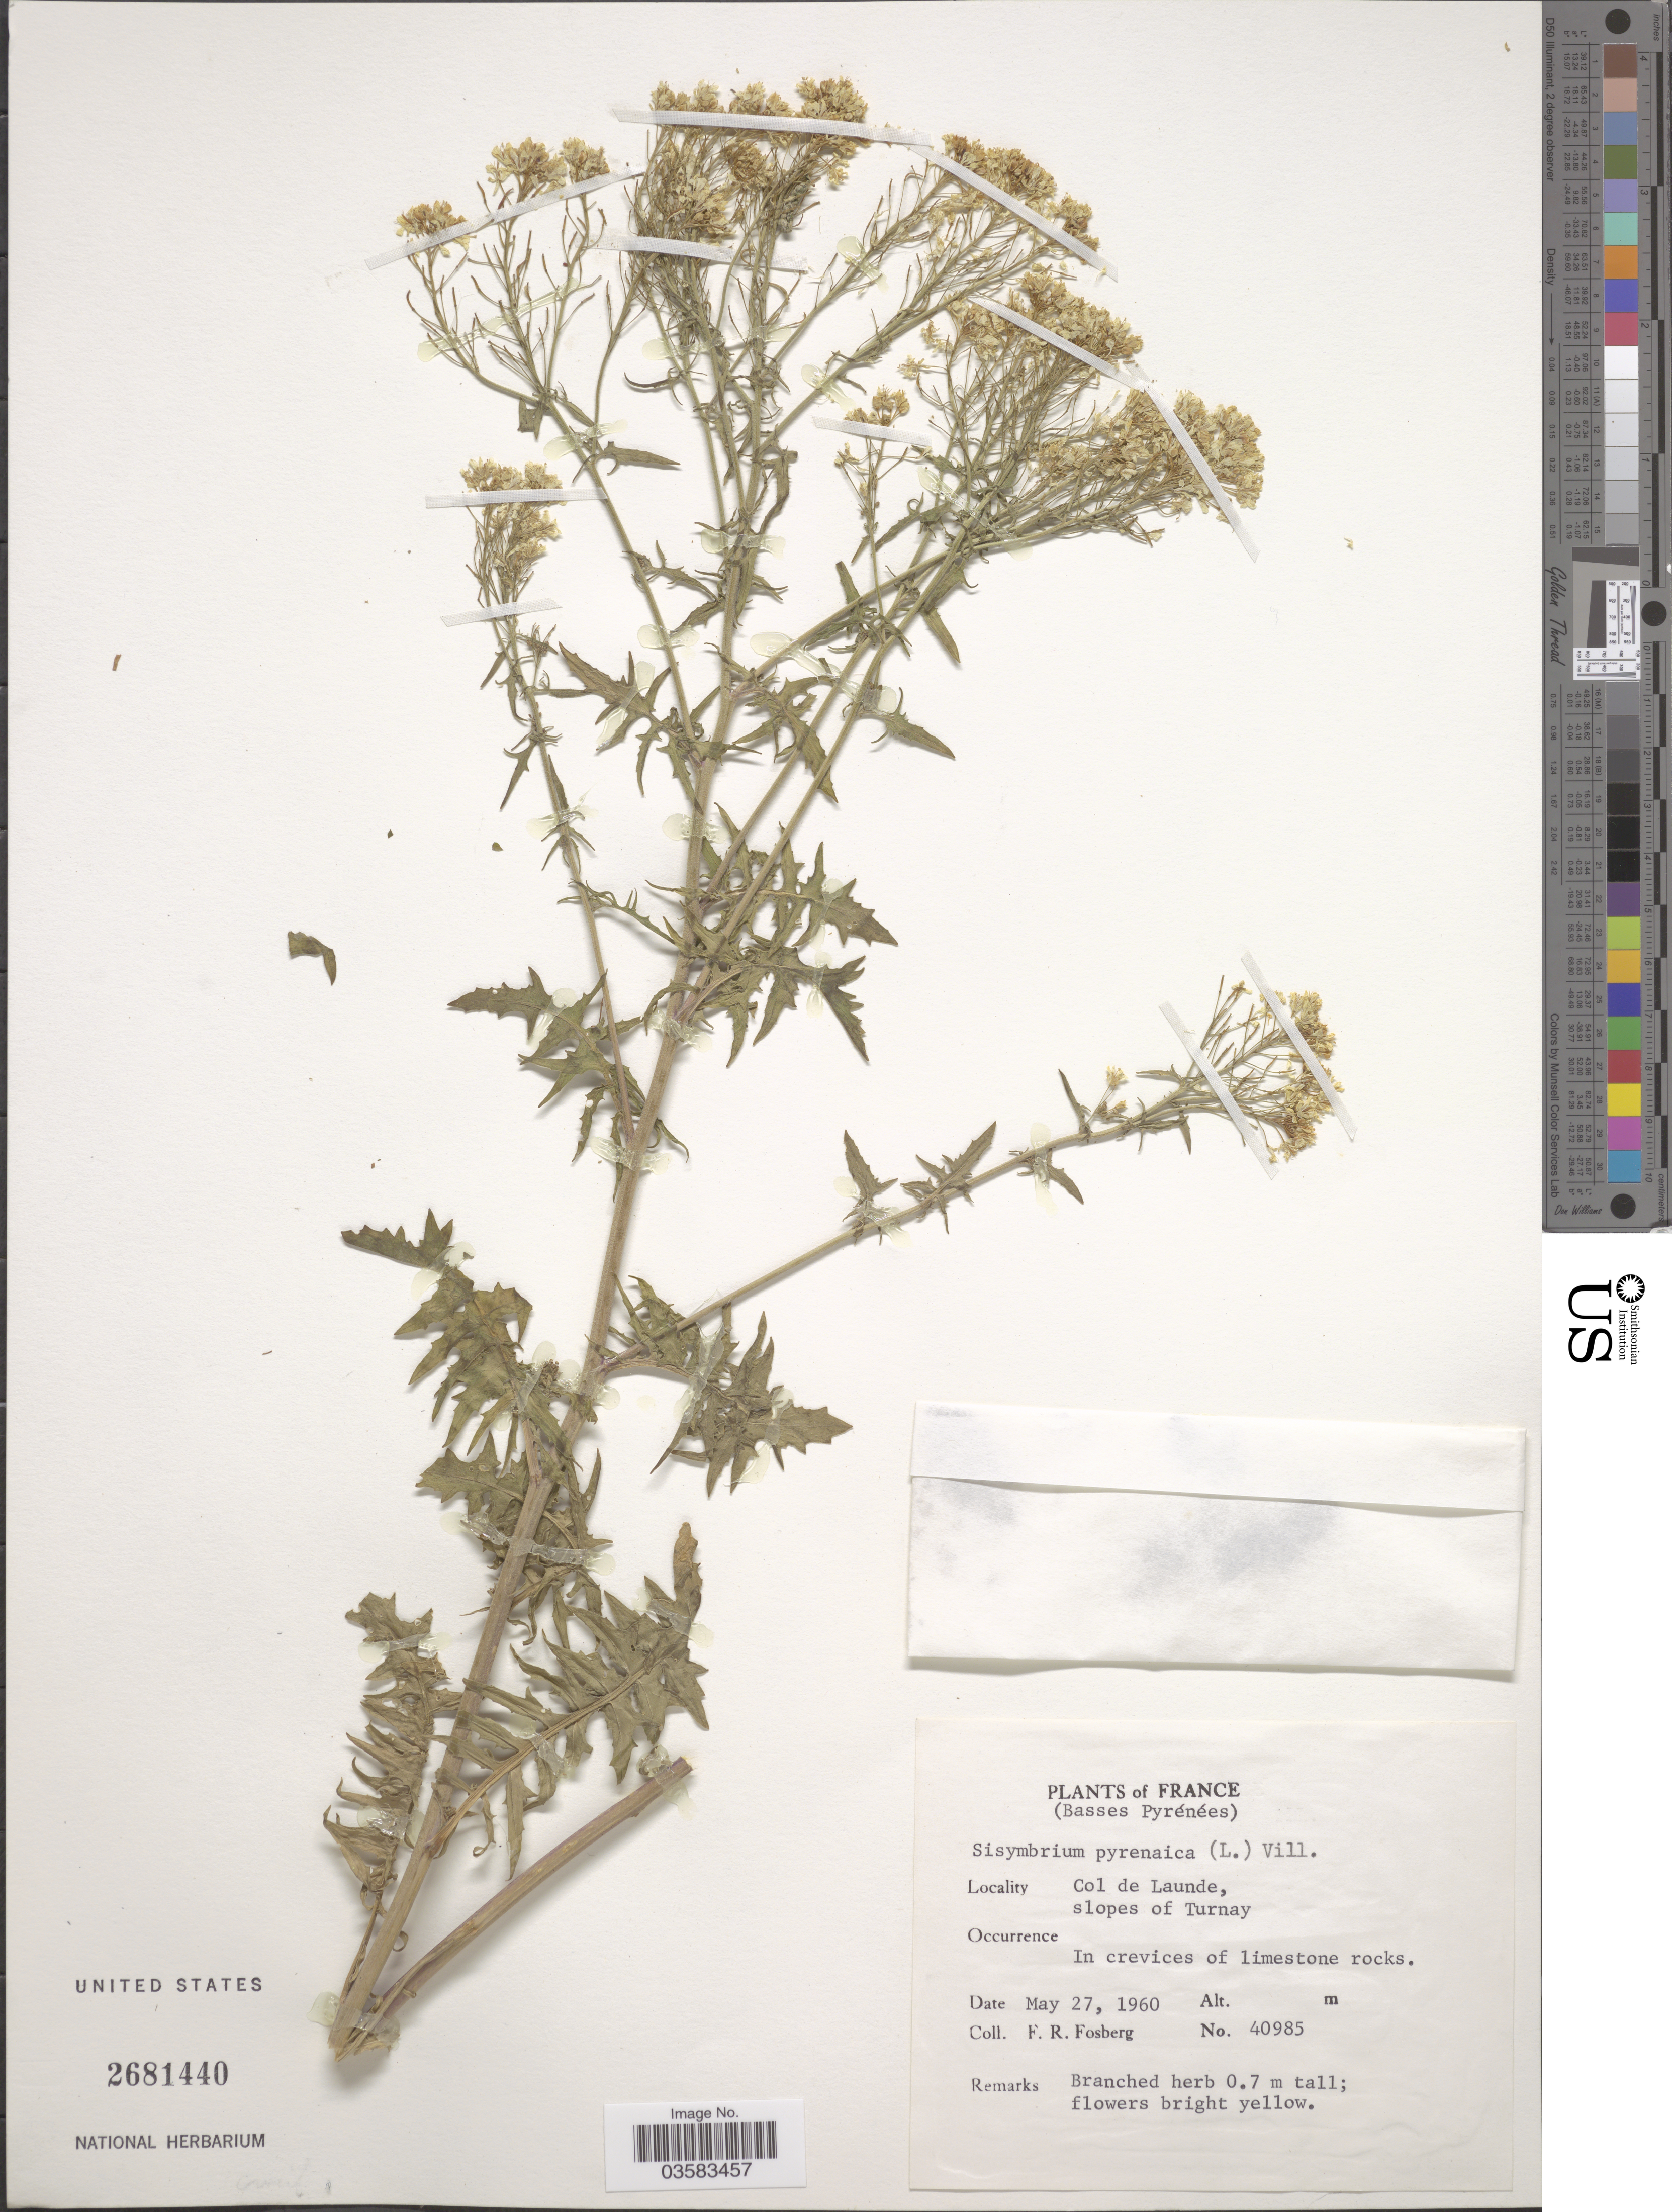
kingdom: Plantae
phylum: Tracheophyta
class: Magnoliopsida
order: Brassicales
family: Brassicaceae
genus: Sisymbrium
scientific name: Sisymbrium pyrenaicum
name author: L.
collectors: F. R. Fosberg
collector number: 40985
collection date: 1960-05-27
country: France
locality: (Basses Pyrénées). Col de Launde, slopes of Turnay.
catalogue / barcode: US 2681440